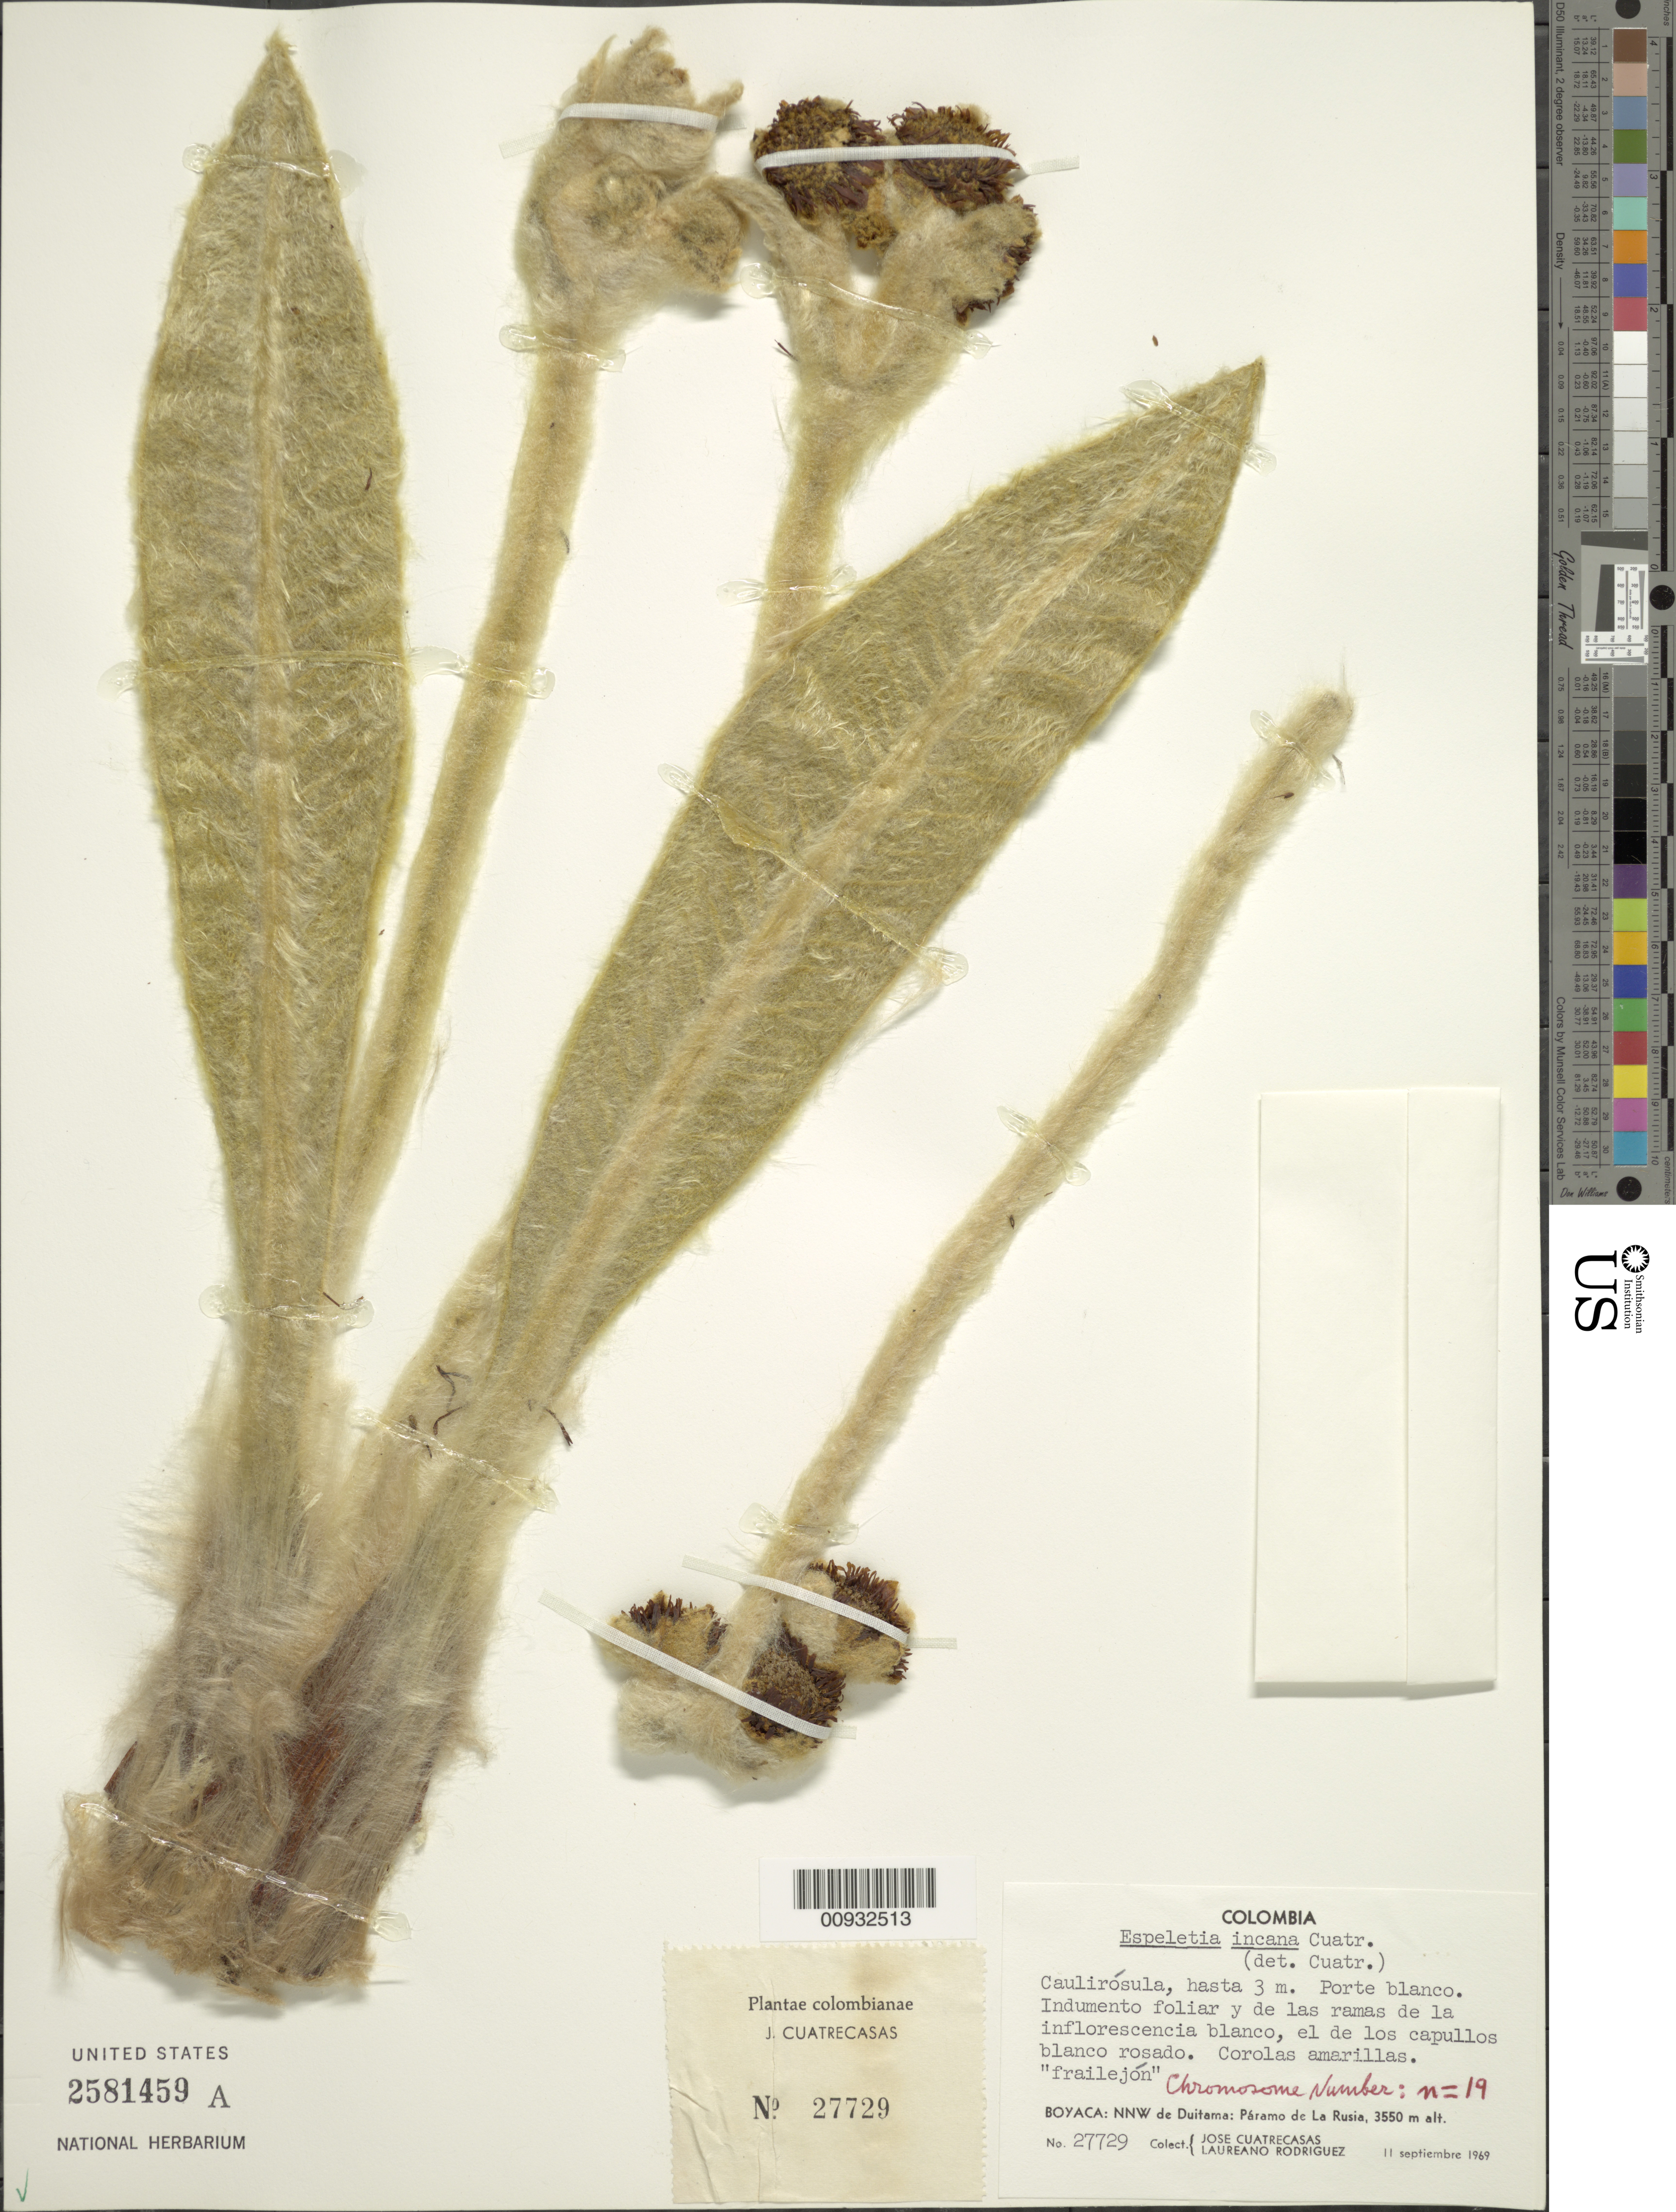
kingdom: Plantae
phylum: Tracheophyta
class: Magnoliopsida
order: Asterales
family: Asteraceae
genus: Espeletia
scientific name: Espeletia incana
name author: Cuatrec.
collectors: J. Cuatrecasas & L. Rodriguez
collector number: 27729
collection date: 1969-09-11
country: Colombia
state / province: Boyacá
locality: P. de la Rusia. NNW de Duitama.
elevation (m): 3550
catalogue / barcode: US 2581459A